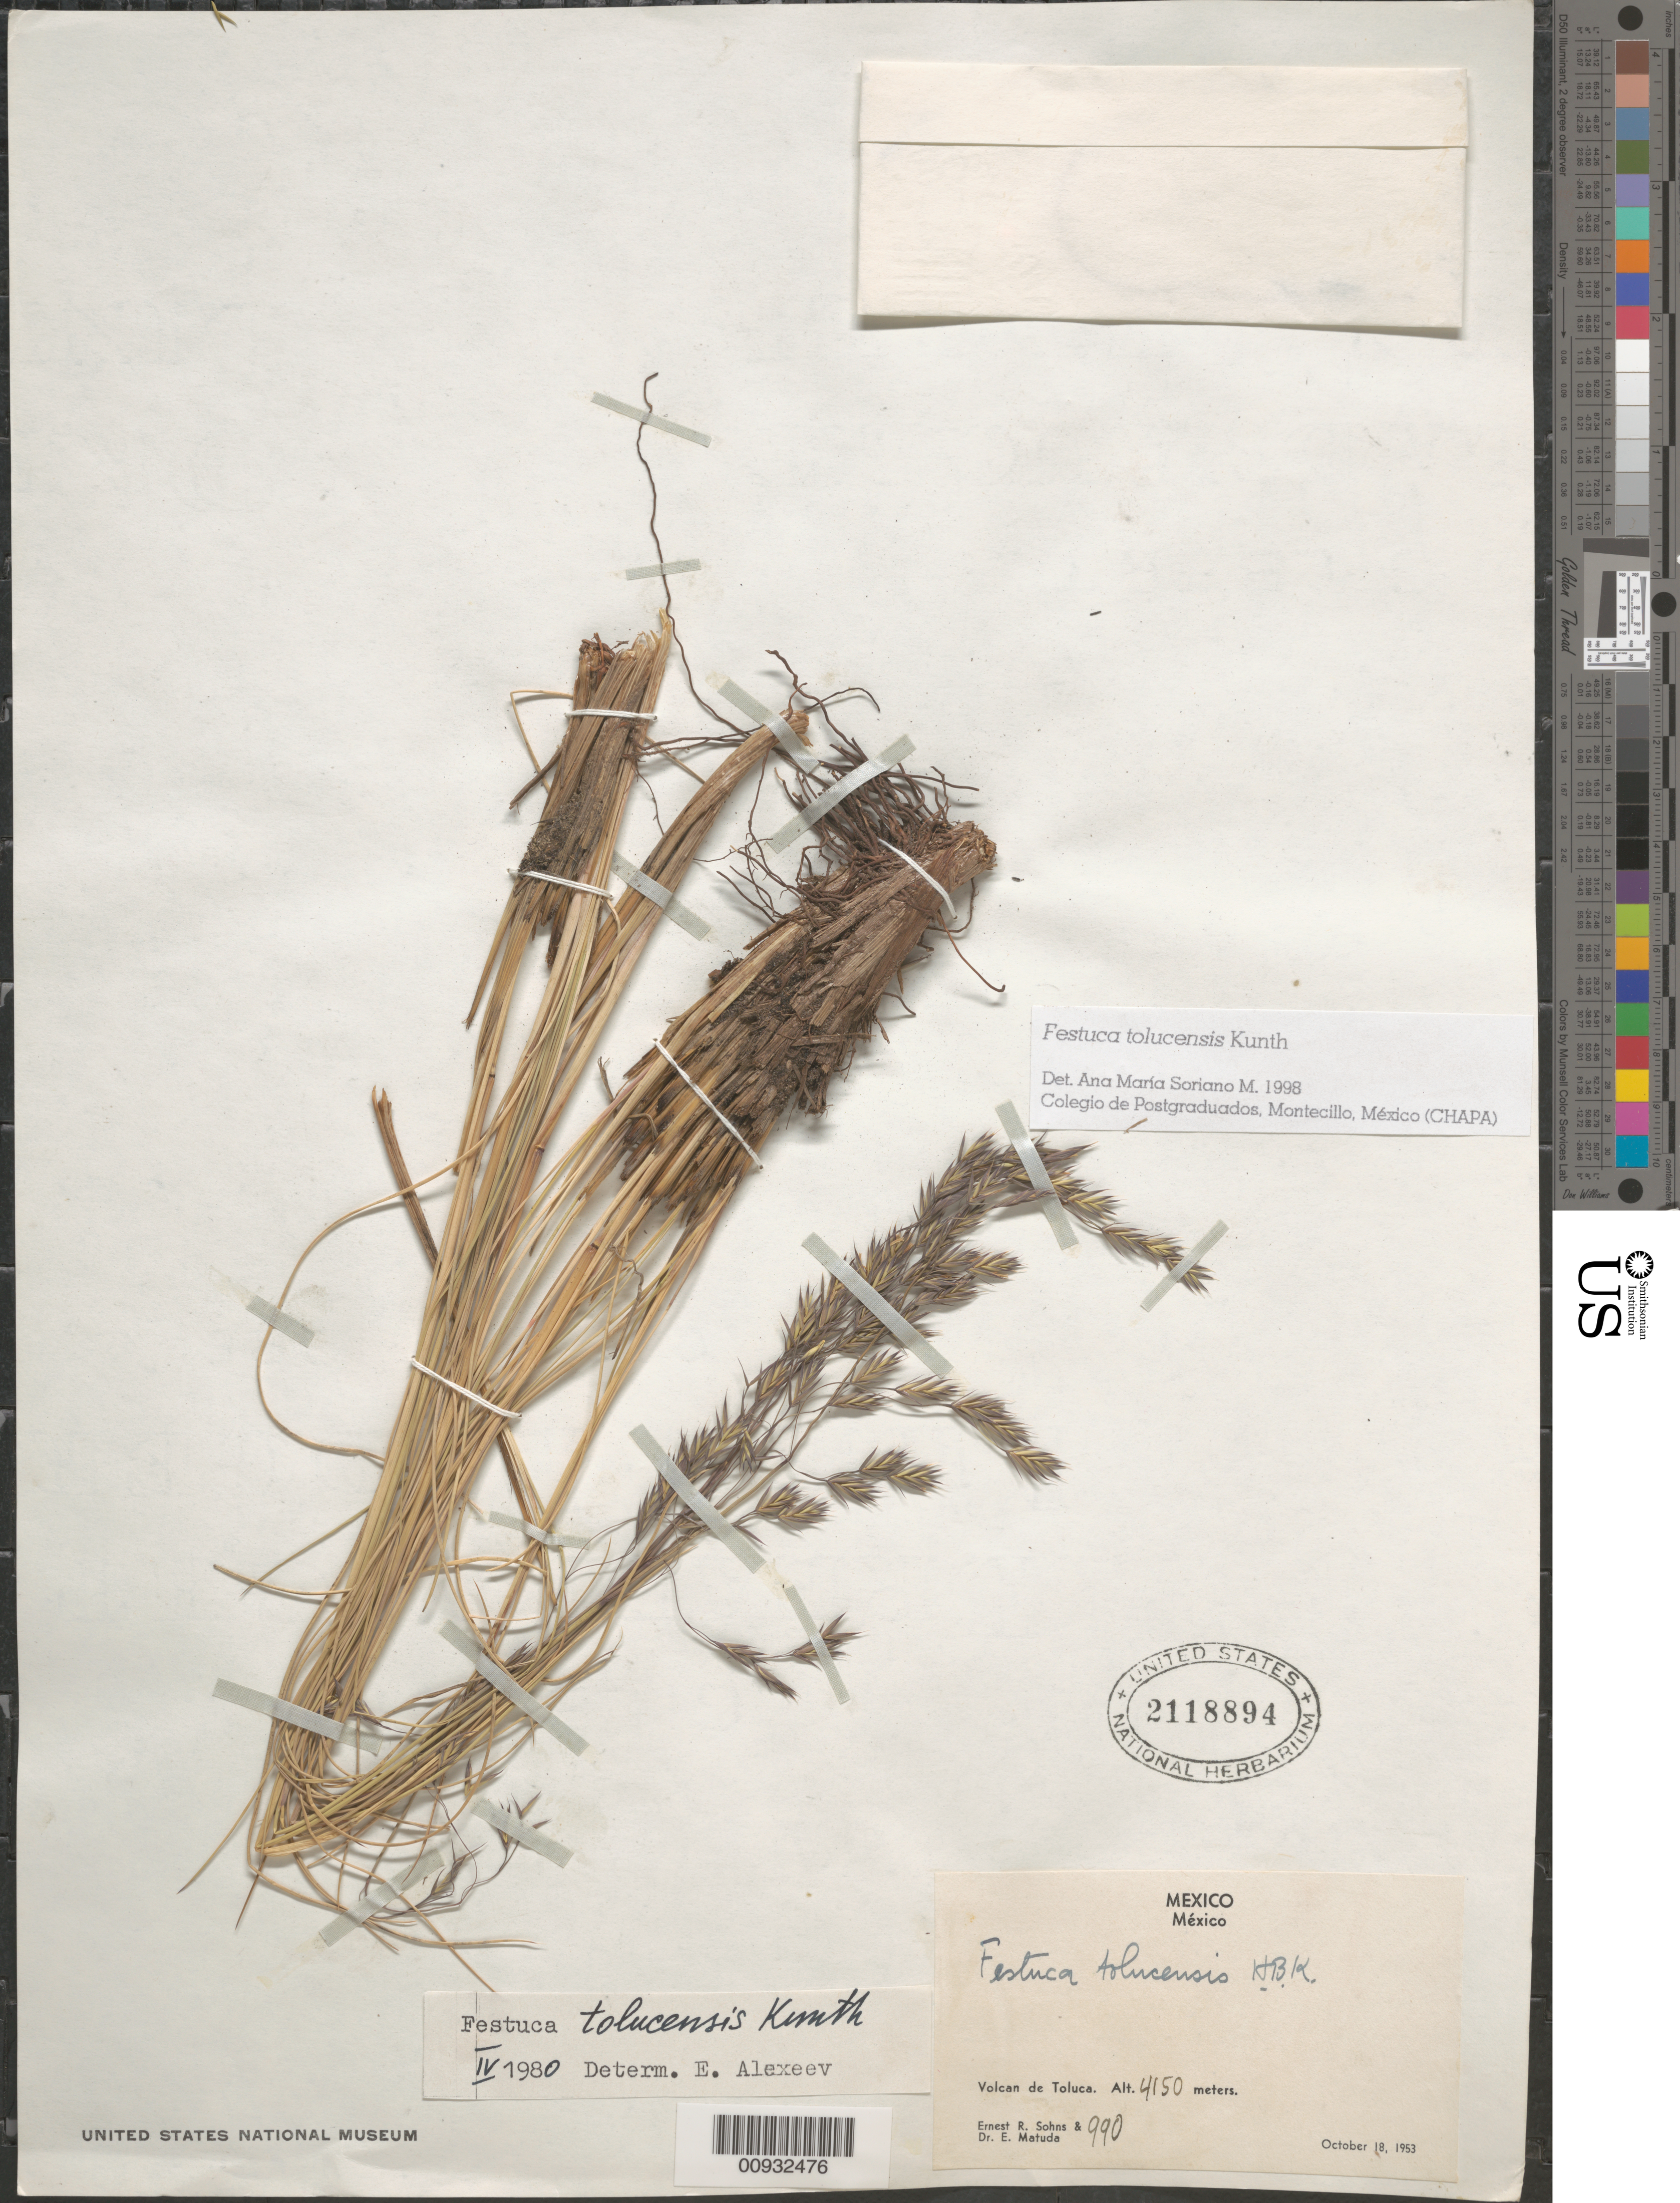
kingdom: Plantae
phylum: Tracheophyta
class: Liliopsida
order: Poales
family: Poaceae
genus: Festuca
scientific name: Festuca tolucensis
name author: Kunth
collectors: E. R. Sohns & E. Matuda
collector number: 990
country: Mexico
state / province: México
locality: Volcan de Toluca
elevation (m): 5450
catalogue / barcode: US 2118894